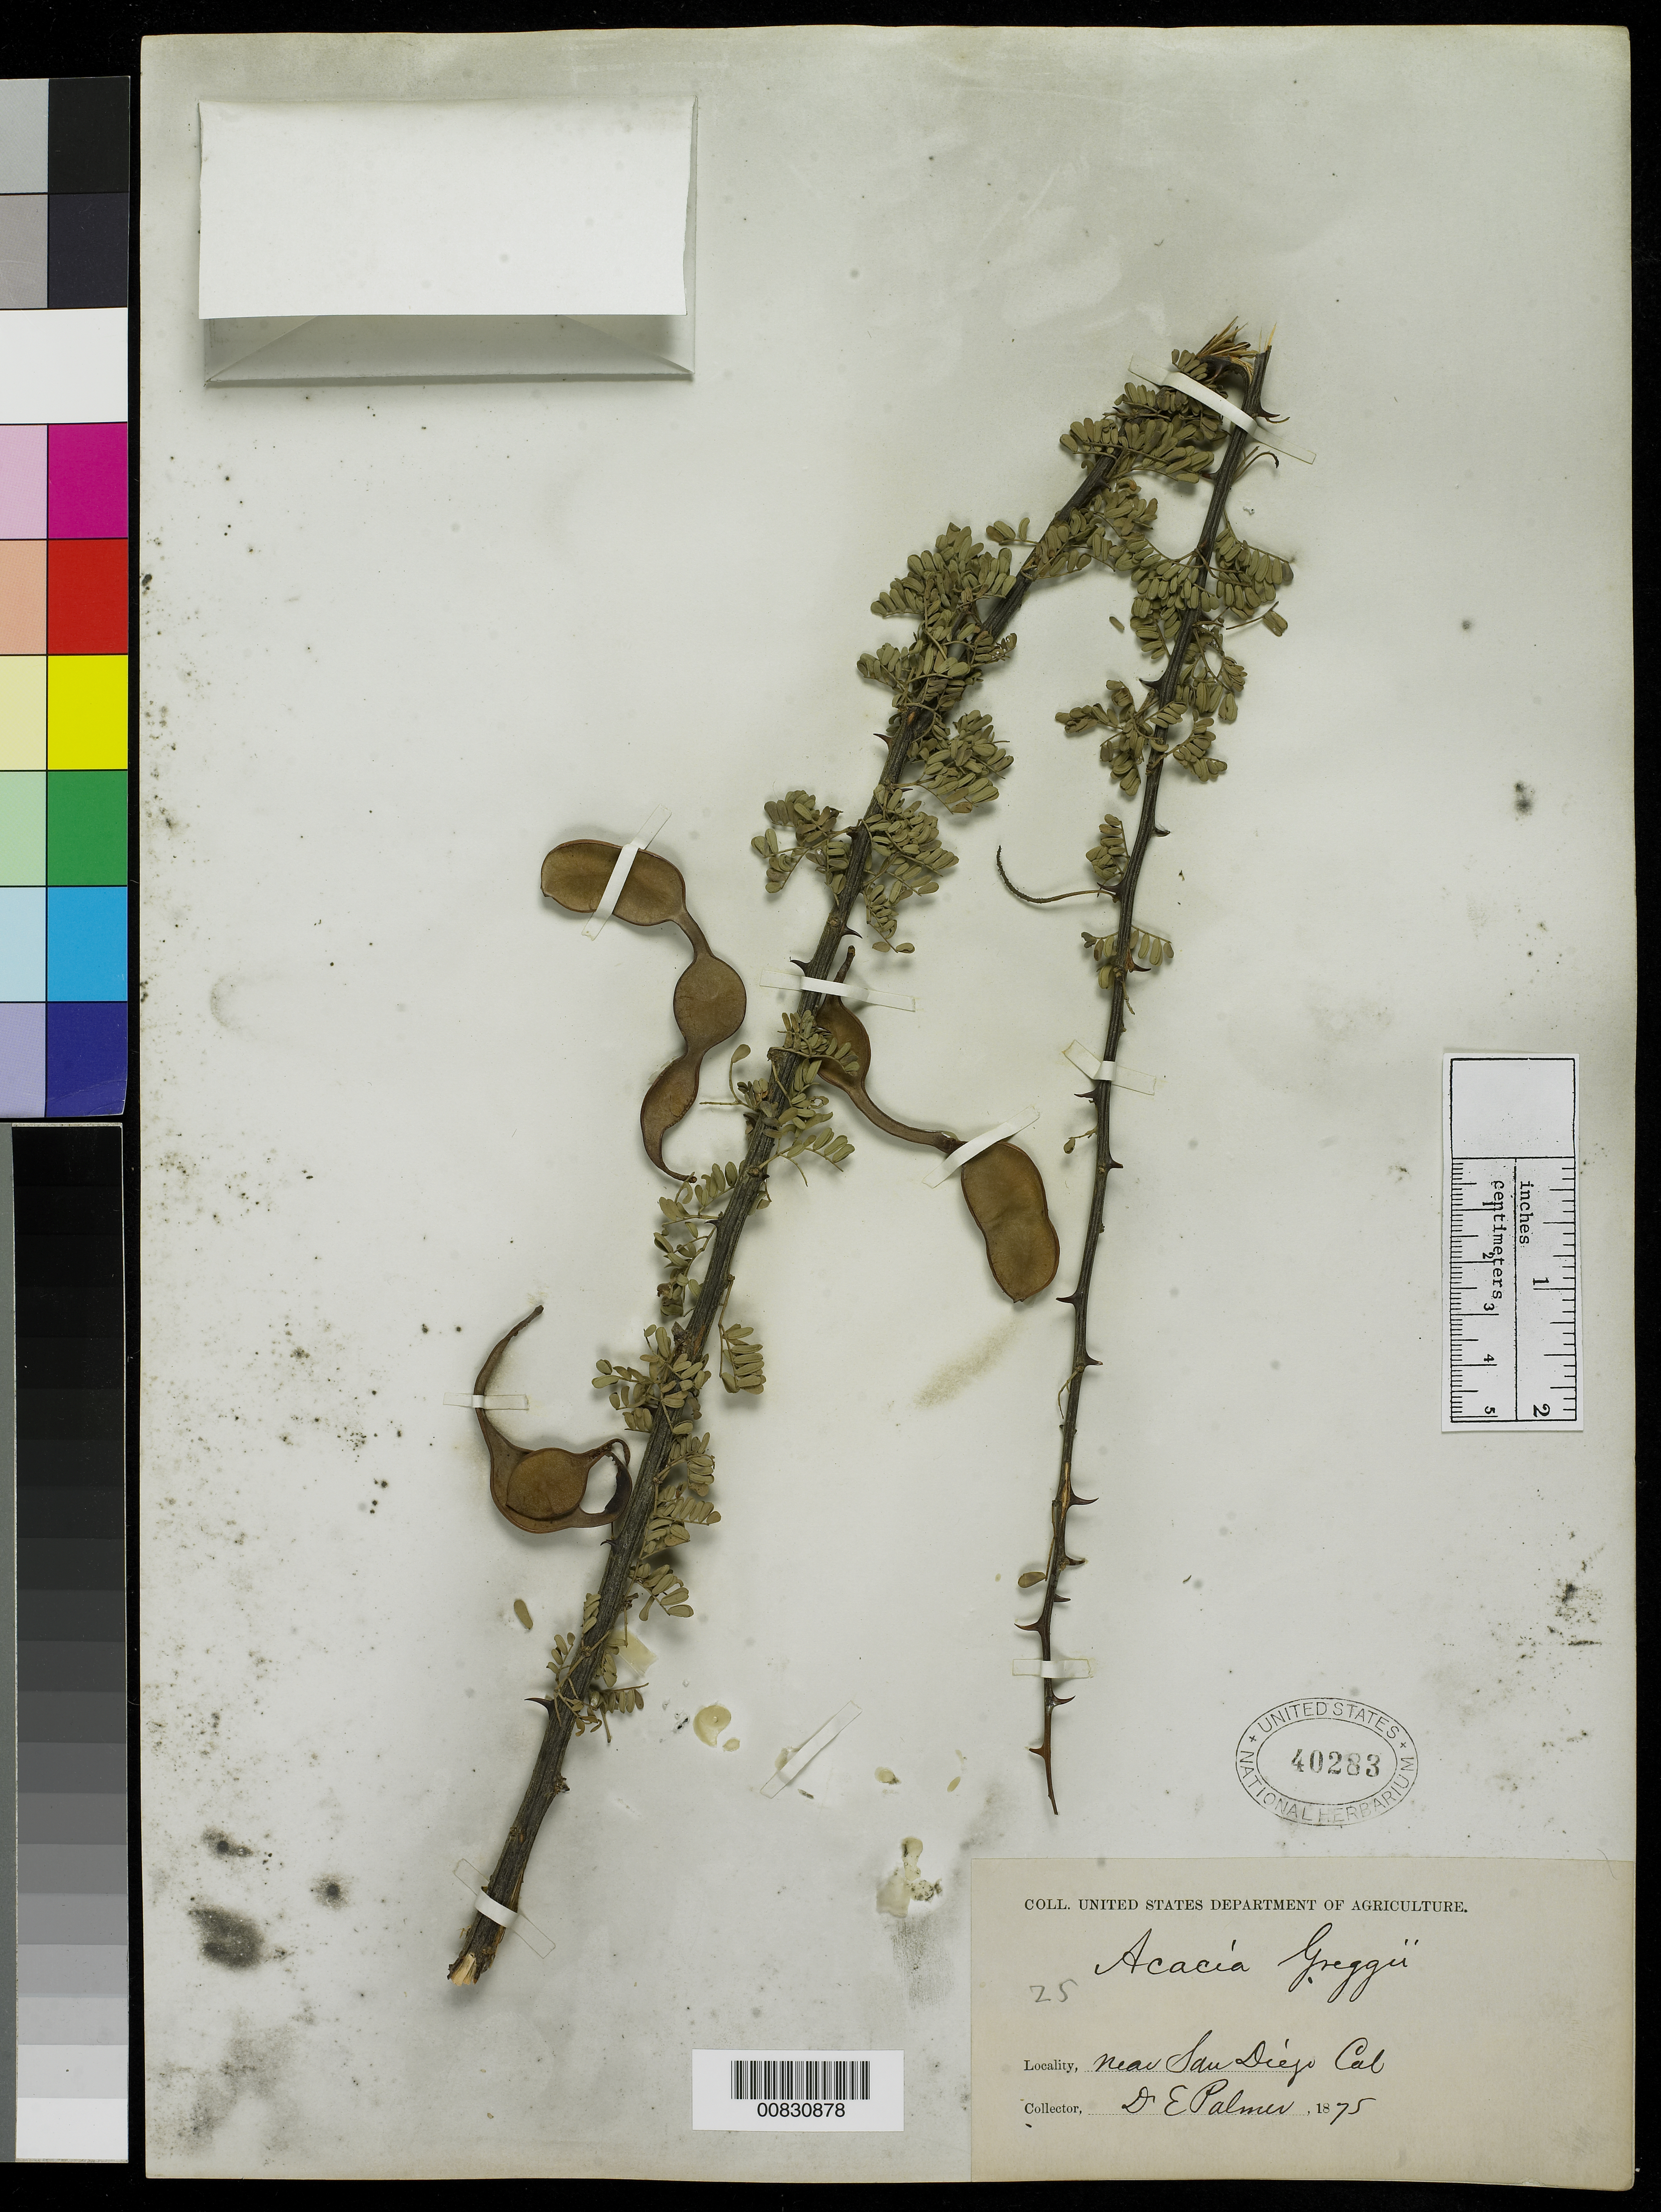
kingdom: Plantae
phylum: Tracheophyta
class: Magnoliopsida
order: Fabales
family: Fabaceae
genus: Senegalia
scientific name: Senegalia greggii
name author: (A. Gray) Britton & Rose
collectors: E. Palmer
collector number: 25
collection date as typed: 1875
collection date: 1875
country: United States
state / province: California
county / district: San Diego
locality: Near San Diego, California.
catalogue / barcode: US 40283